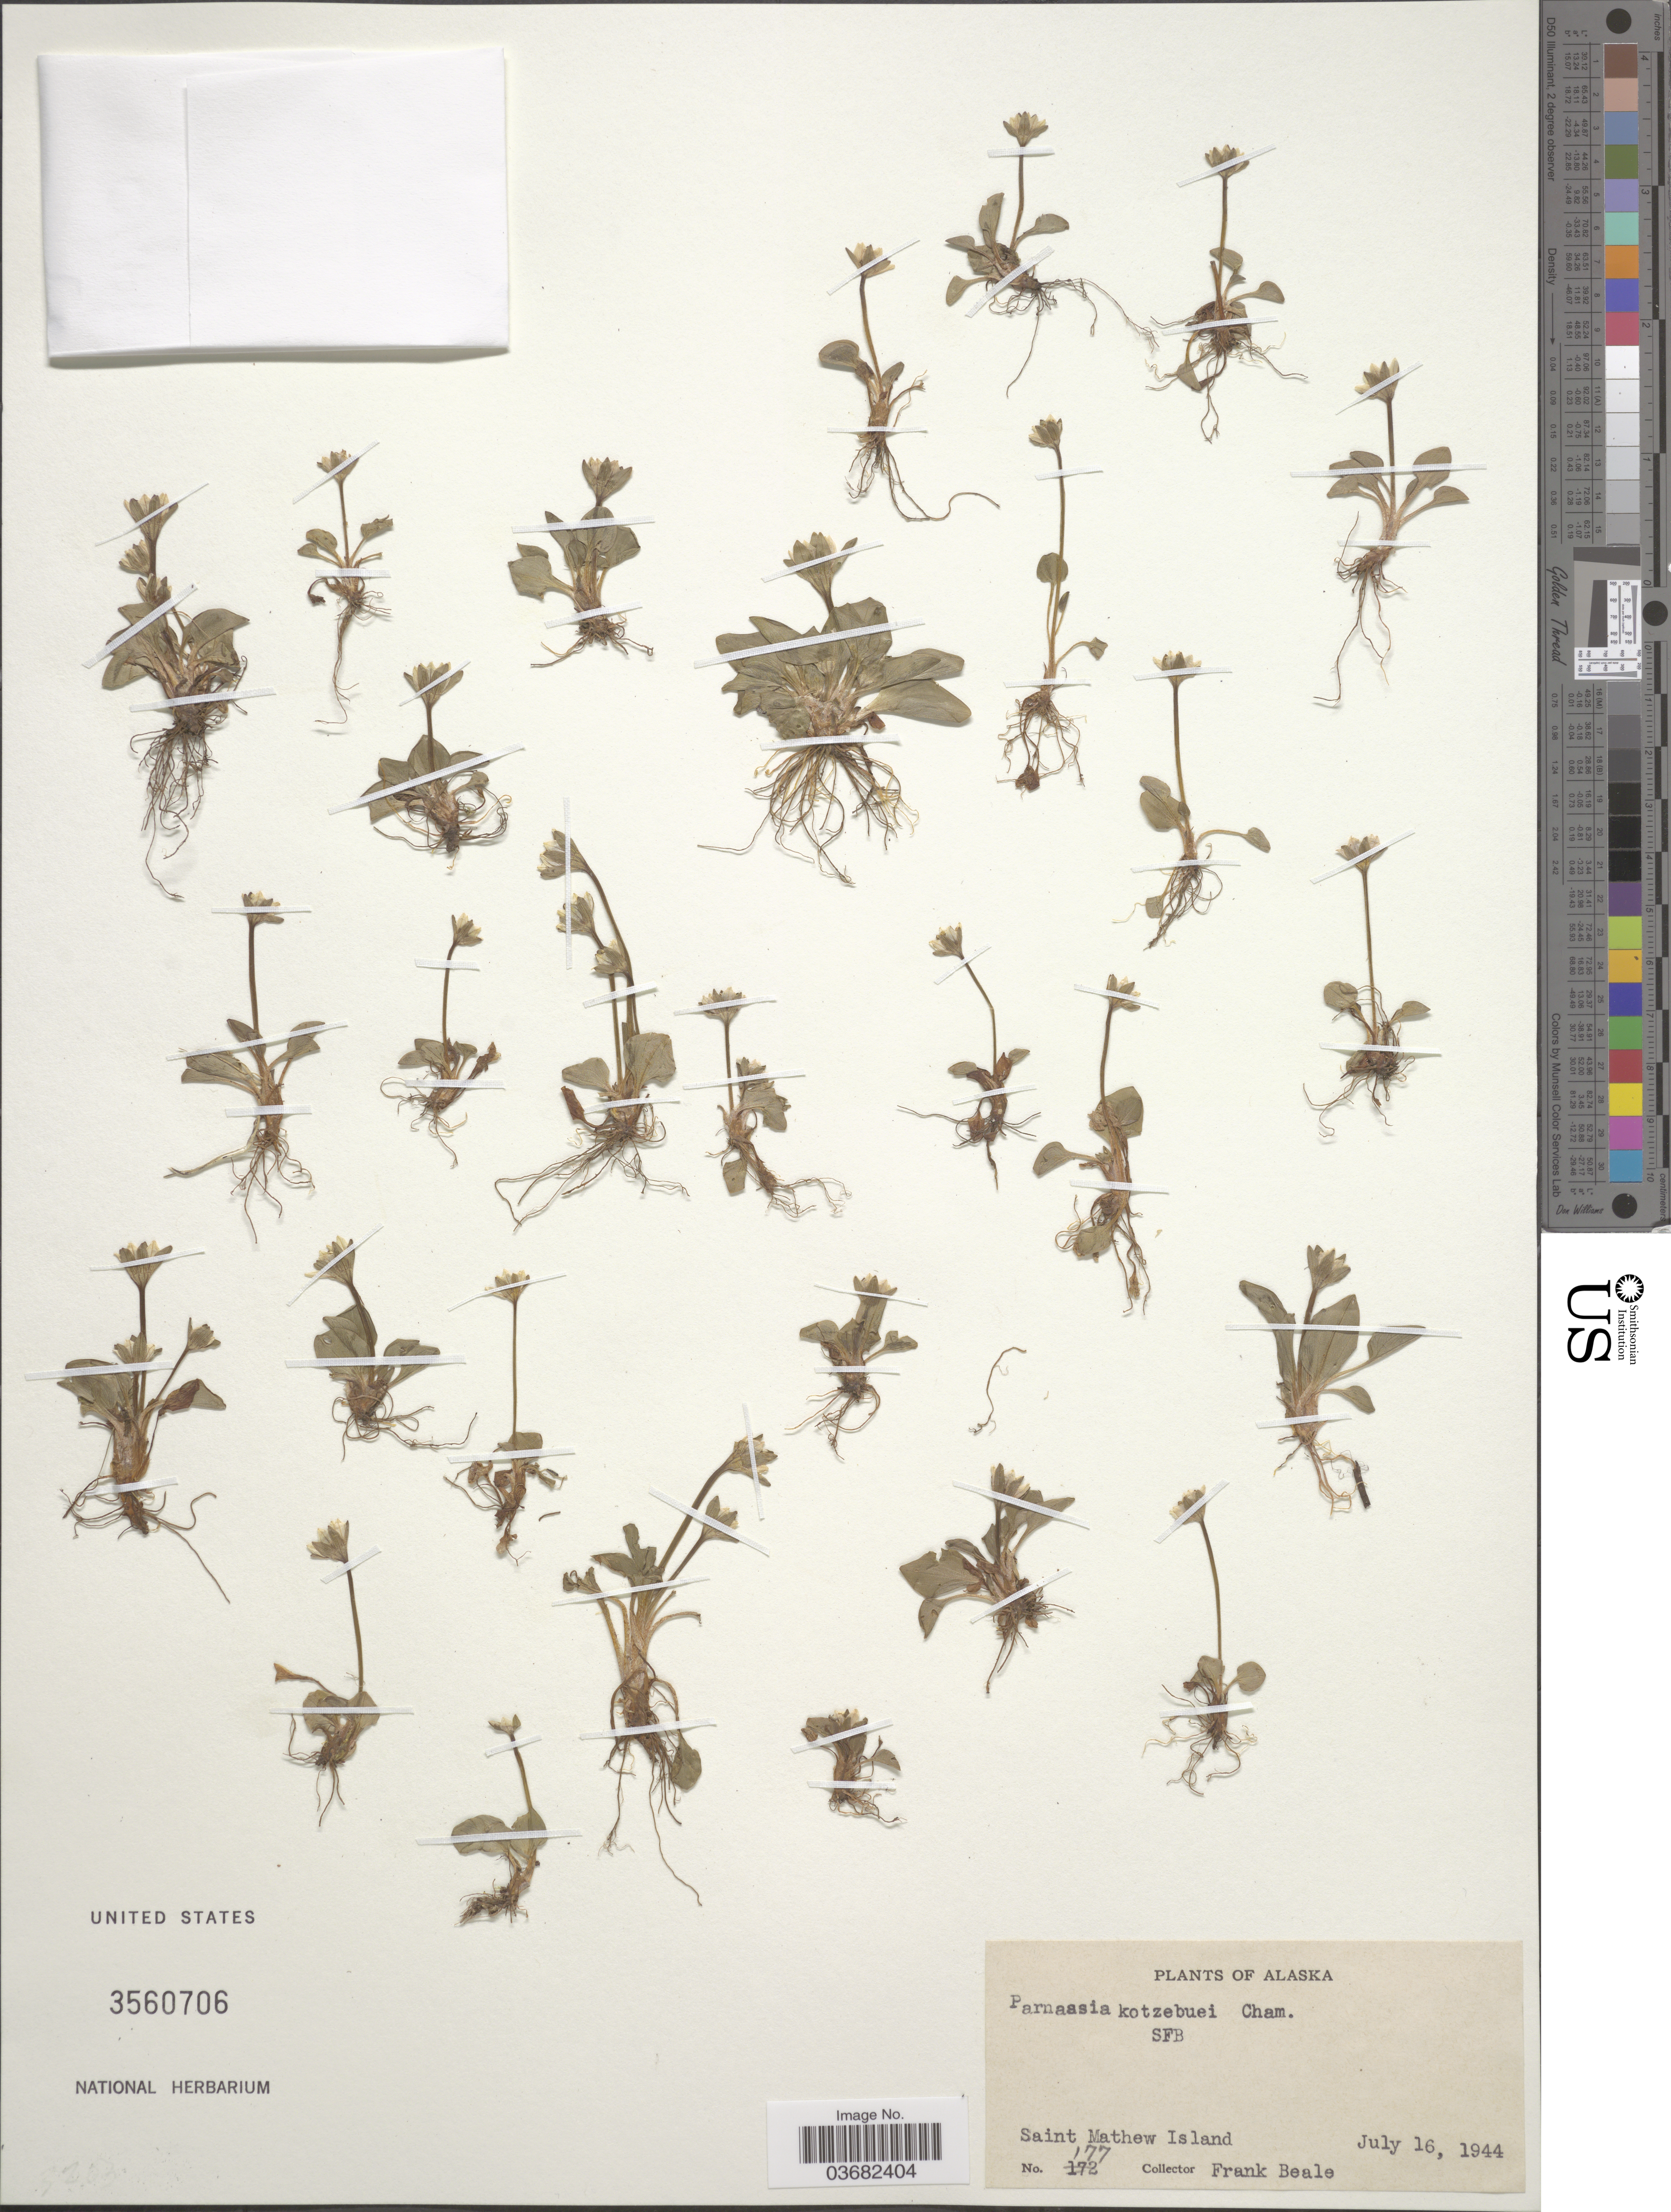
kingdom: Plantae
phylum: Tracheophyta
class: Magnoliopsida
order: Celastrales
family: Parnassiaceae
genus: Parnassia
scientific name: Parnassia kotzebuei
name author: Cham. ex Spreng.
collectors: F. Beale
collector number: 177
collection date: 1944-07-16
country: United States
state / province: Alaska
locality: Saint Mathew Island.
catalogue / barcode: US 3560706